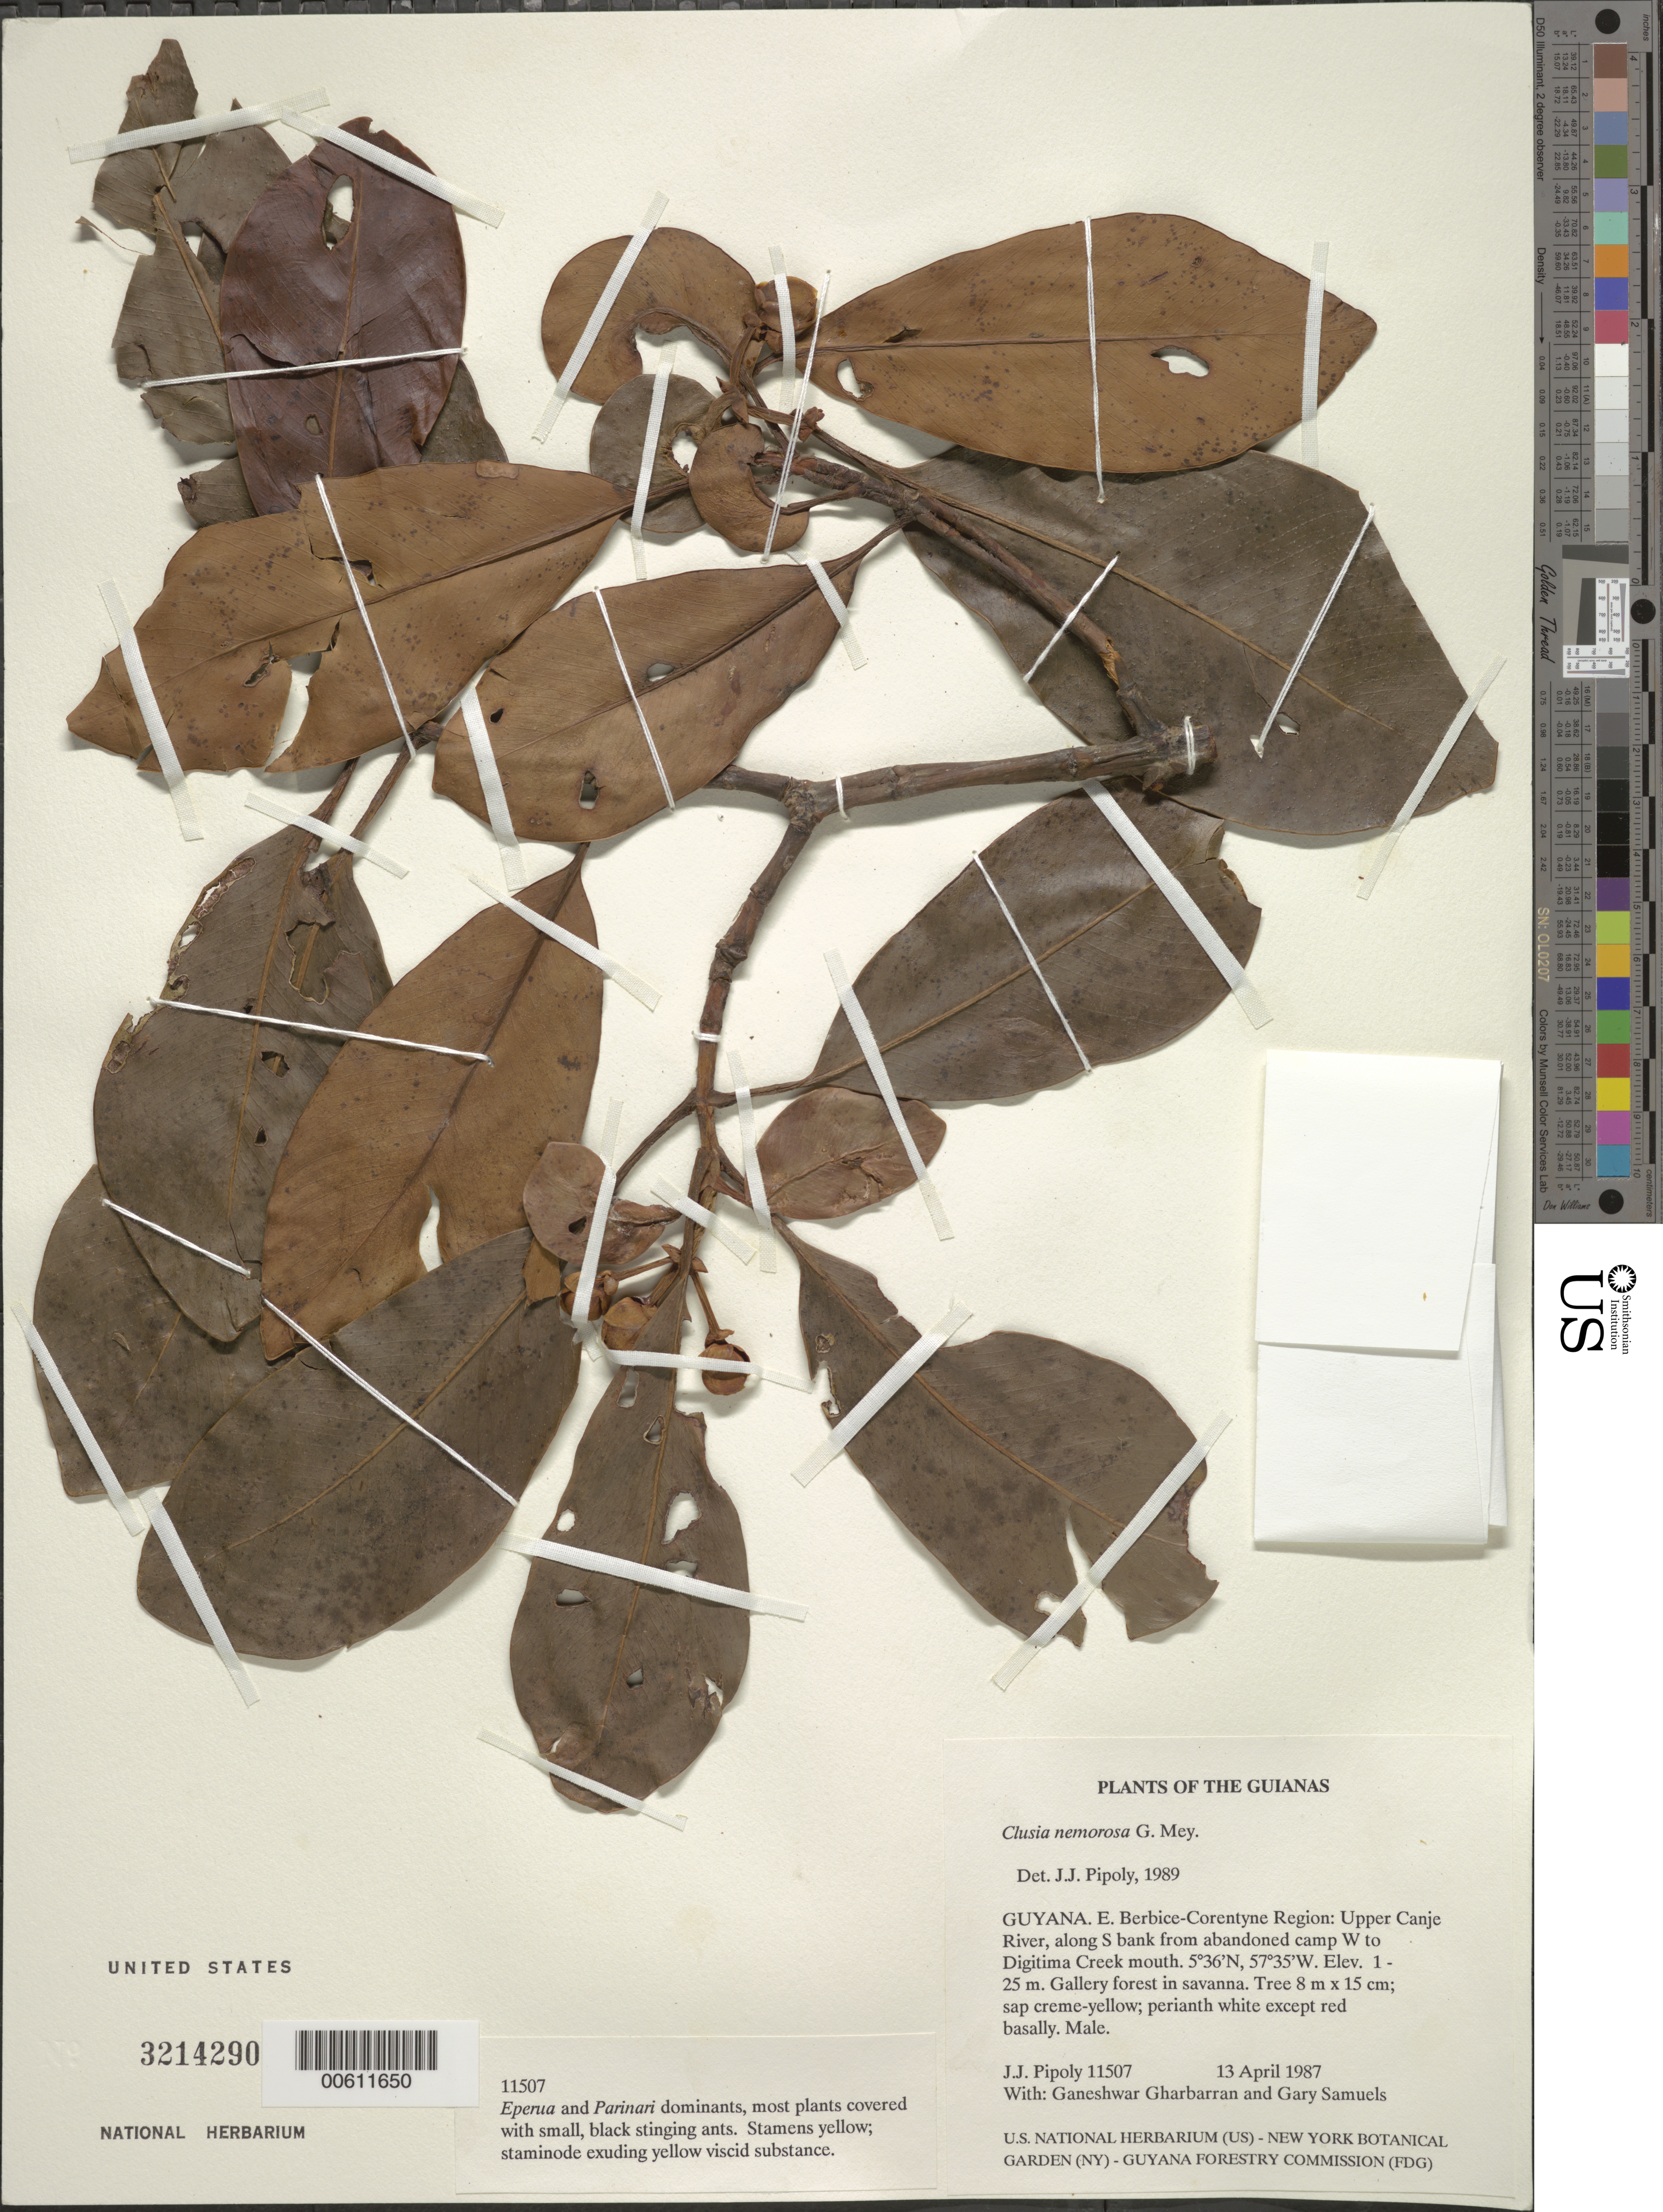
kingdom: Plantae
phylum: Tracheophyta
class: Magnoliopsida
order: Malpighiales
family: Clusiaceae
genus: Clusia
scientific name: Clusia nemorosa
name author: G. Mey.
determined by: Pipoly, J. J., III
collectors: J. J. Pipoly, G. Gharbarran & G. Samuels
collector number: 11507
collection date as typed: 13 April 1987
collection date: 1987-04-13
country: Guyana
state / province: E. Berbice-Corentyne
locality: Upper Canje River, S bank from abandoned Amerindian logging camp W to Digitima Cr. mouth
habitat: Gallery forest in savanna; Eperua and Parinari dominants, most plants covered with small, black, stinging ants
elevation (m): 1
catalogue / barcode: US 3214290